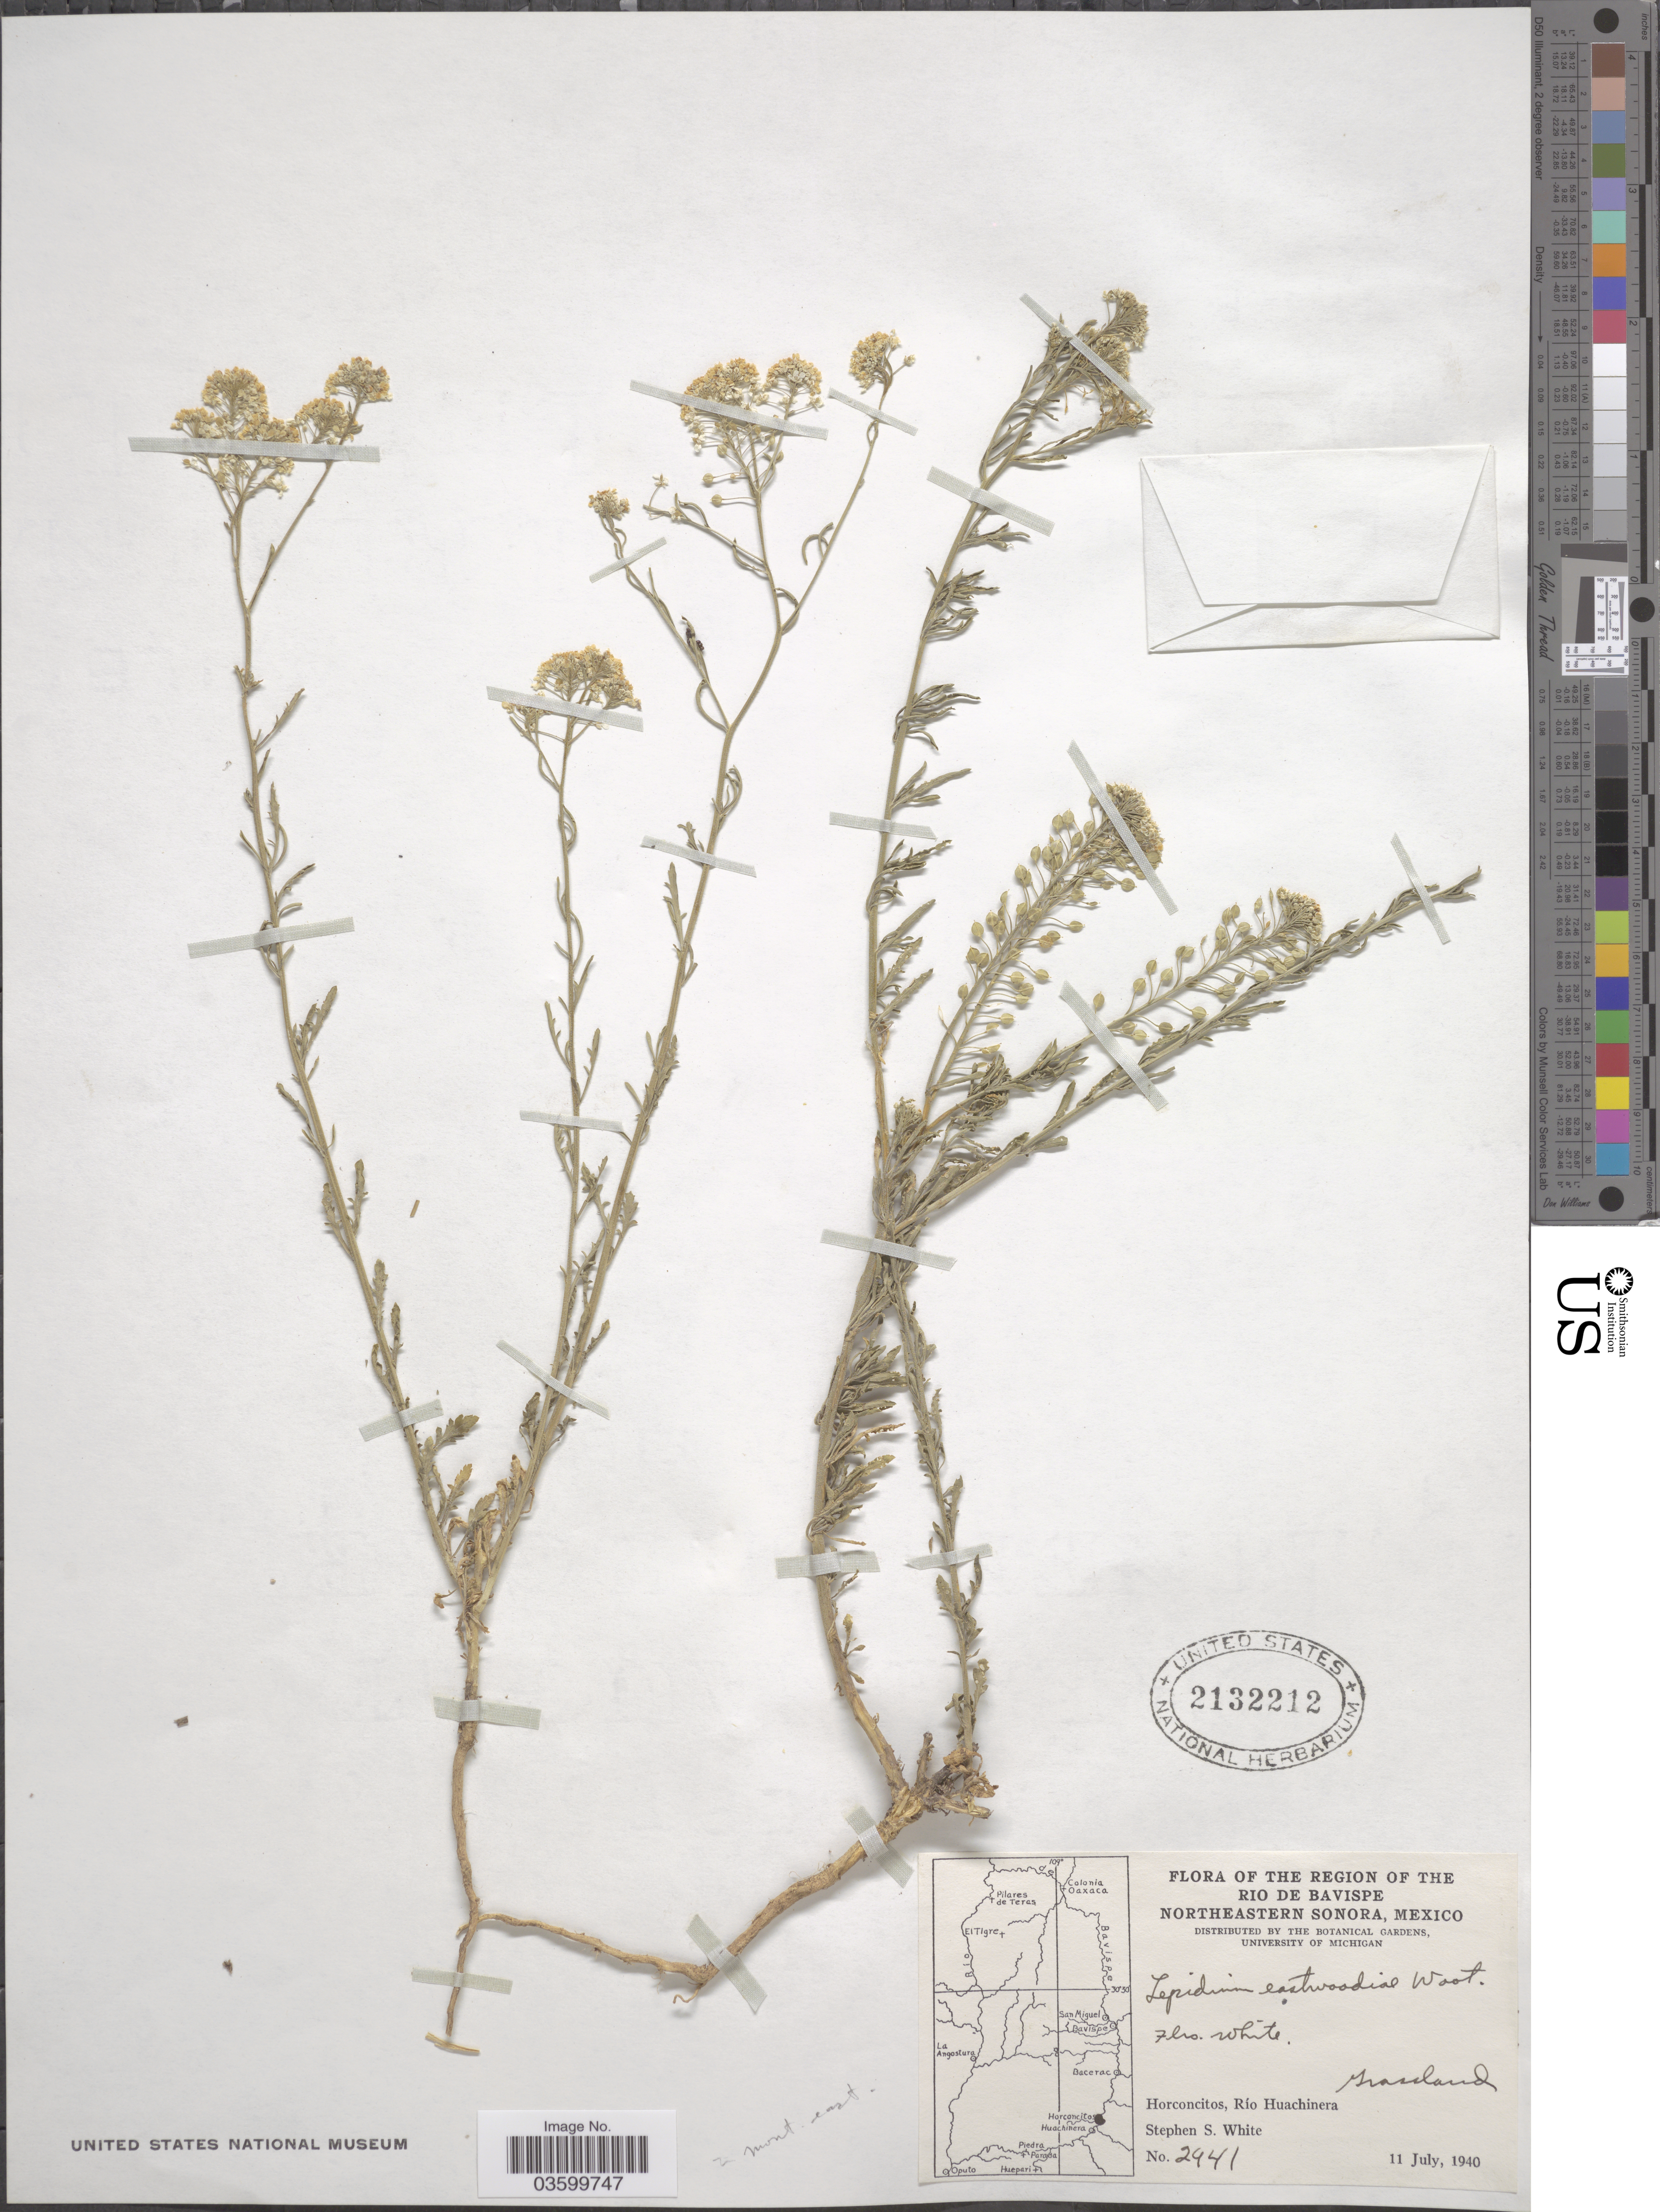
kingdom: Plantae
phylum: Tracheophyta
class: Magnoliopsida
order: Brassicales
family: Brassicaceae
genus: Lepidium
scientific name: Lepidium montanum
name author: Nutt.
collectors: S. S. White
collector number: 2941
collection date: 1940-07-11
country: Mexico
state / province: Sonora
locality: The region of the Rio de Bavispe. Northeastern Sonora. Horconcitos, Río Huachinera.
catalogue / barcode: US 2132212